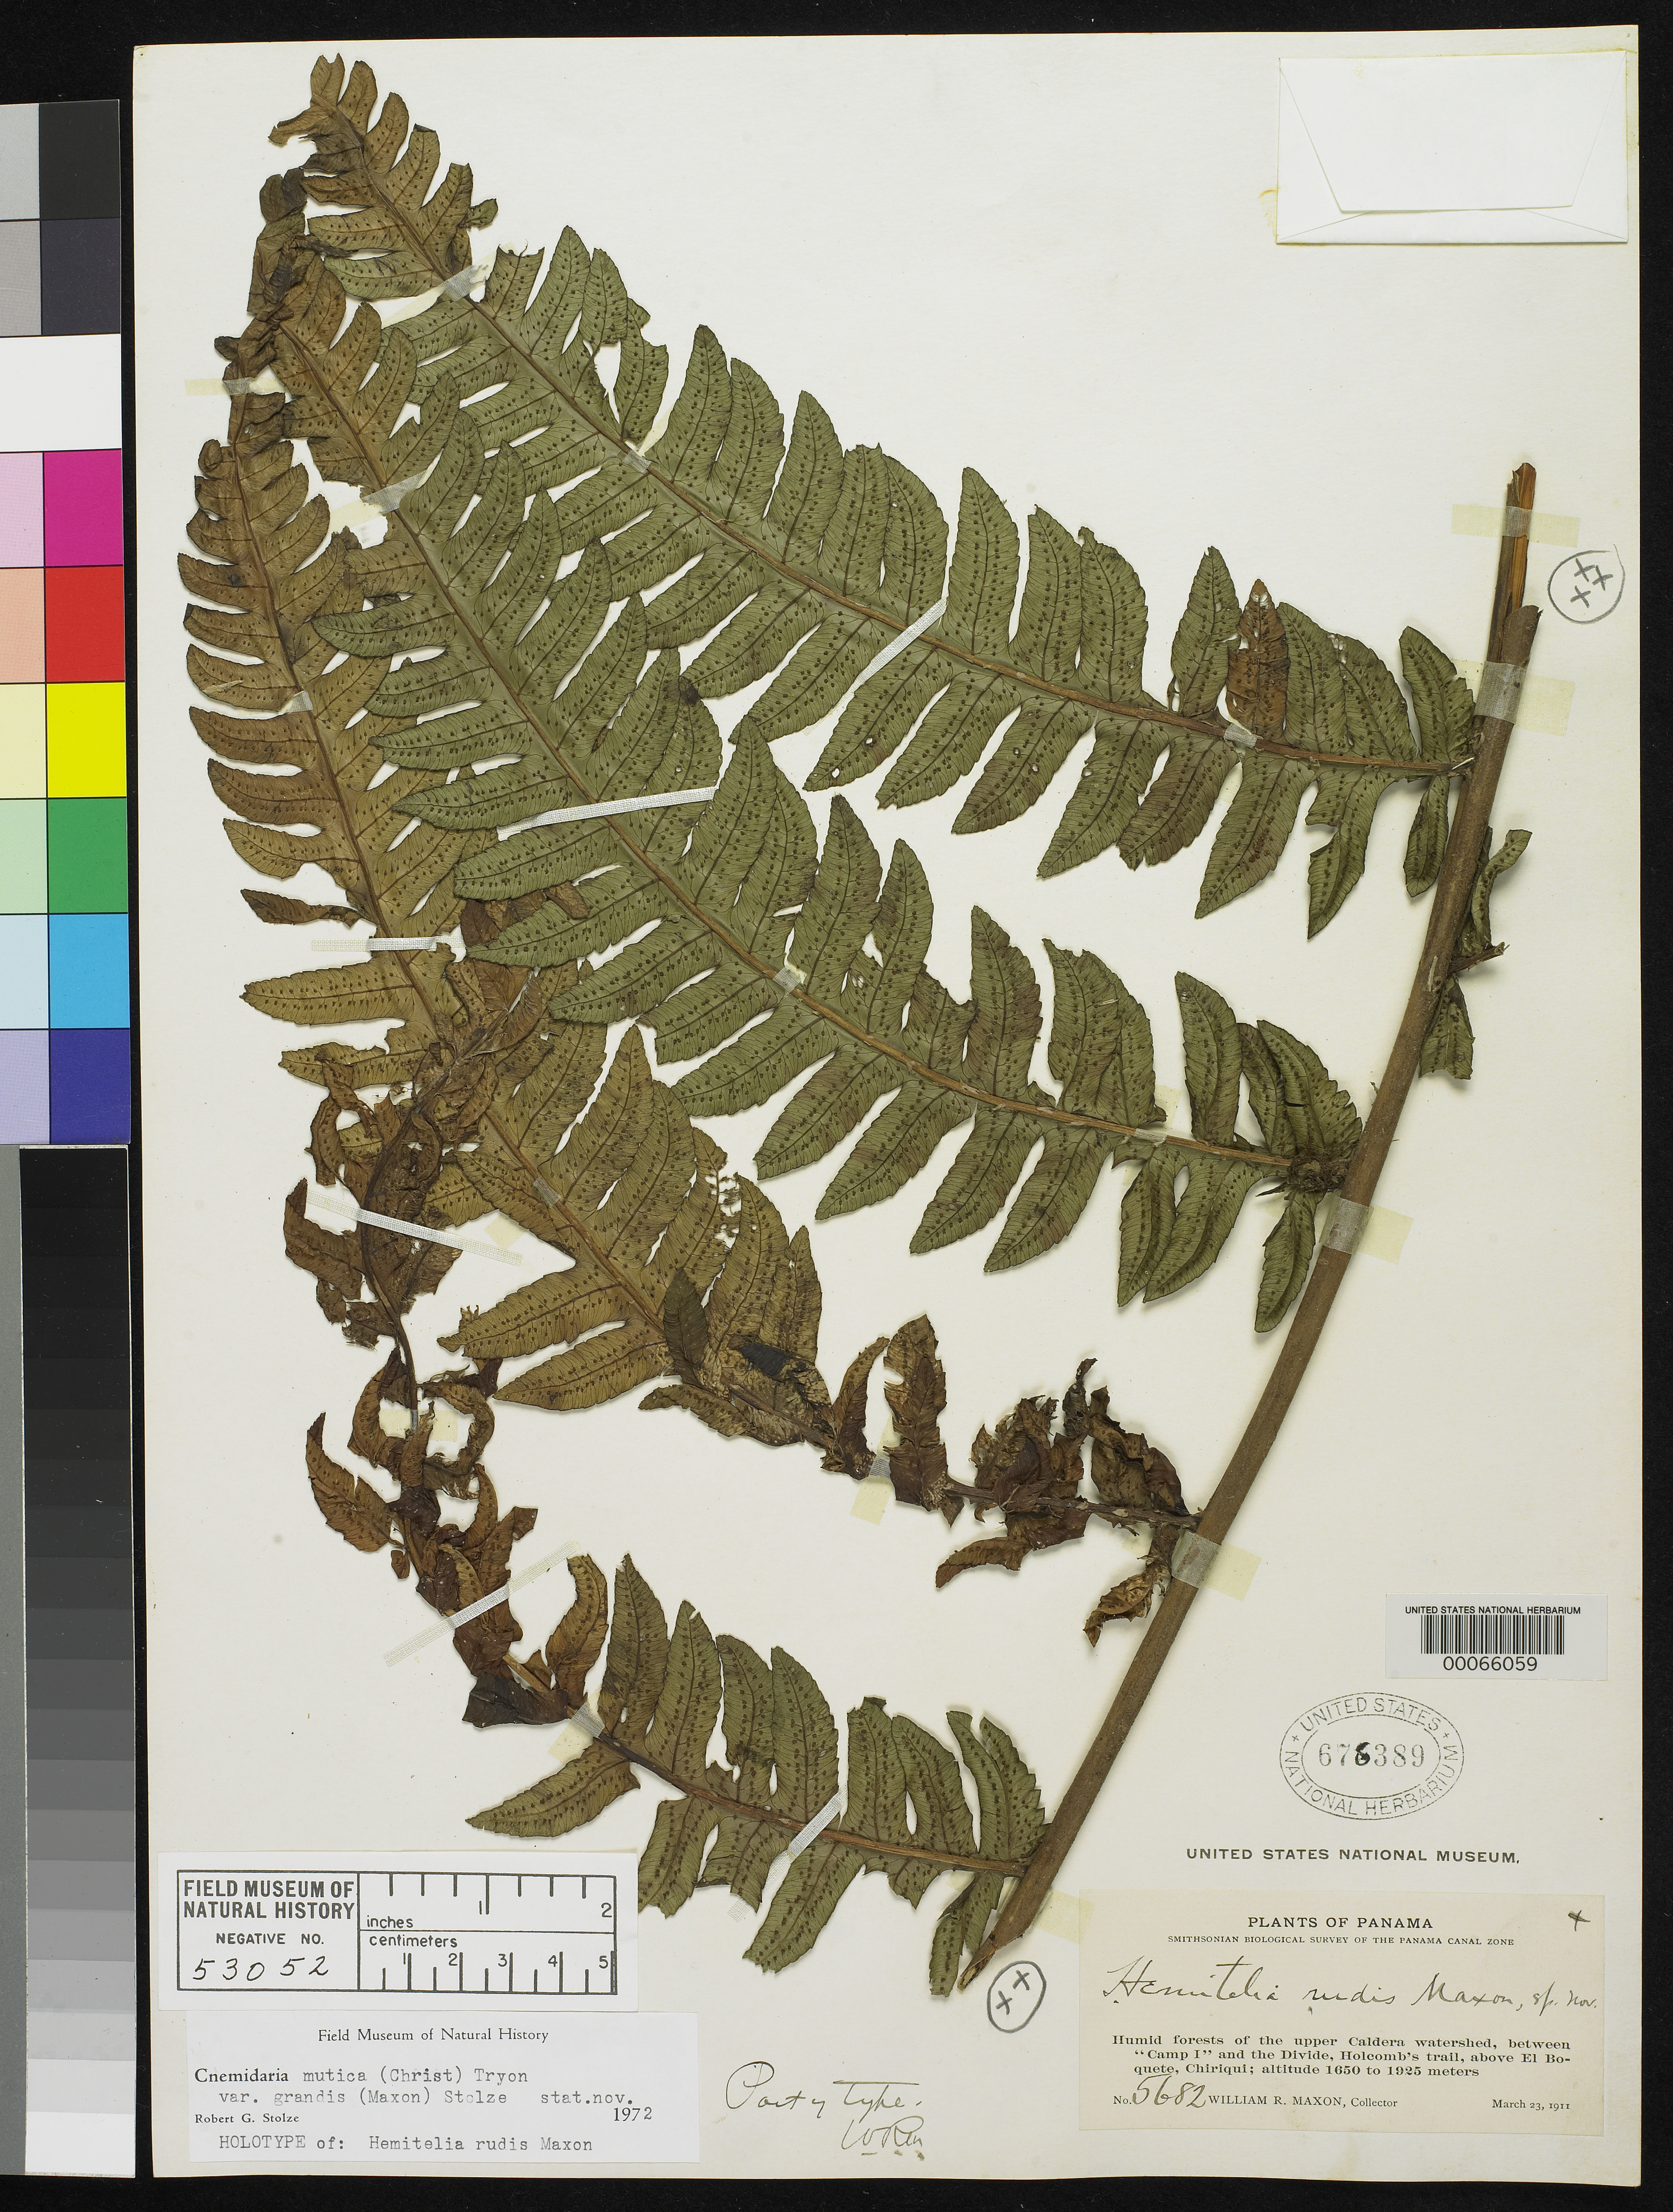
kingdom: Plantae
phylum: Tracheophyta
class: Polypodiopsida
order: Cyatheales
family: Cyatheaceae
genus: Hemitelia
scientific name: Hemitelia rudis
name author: Maxon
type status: Holotype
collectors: W. R. Maxon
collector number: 5682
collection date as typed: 23 Mar 1911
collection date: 1911-03-23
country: Panama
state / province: Chiriquí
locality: Upper Caldera River, between Camp 1 and divide, Holcomb's Trail, above El Boquete.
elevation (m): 1650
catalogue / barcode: US 676389